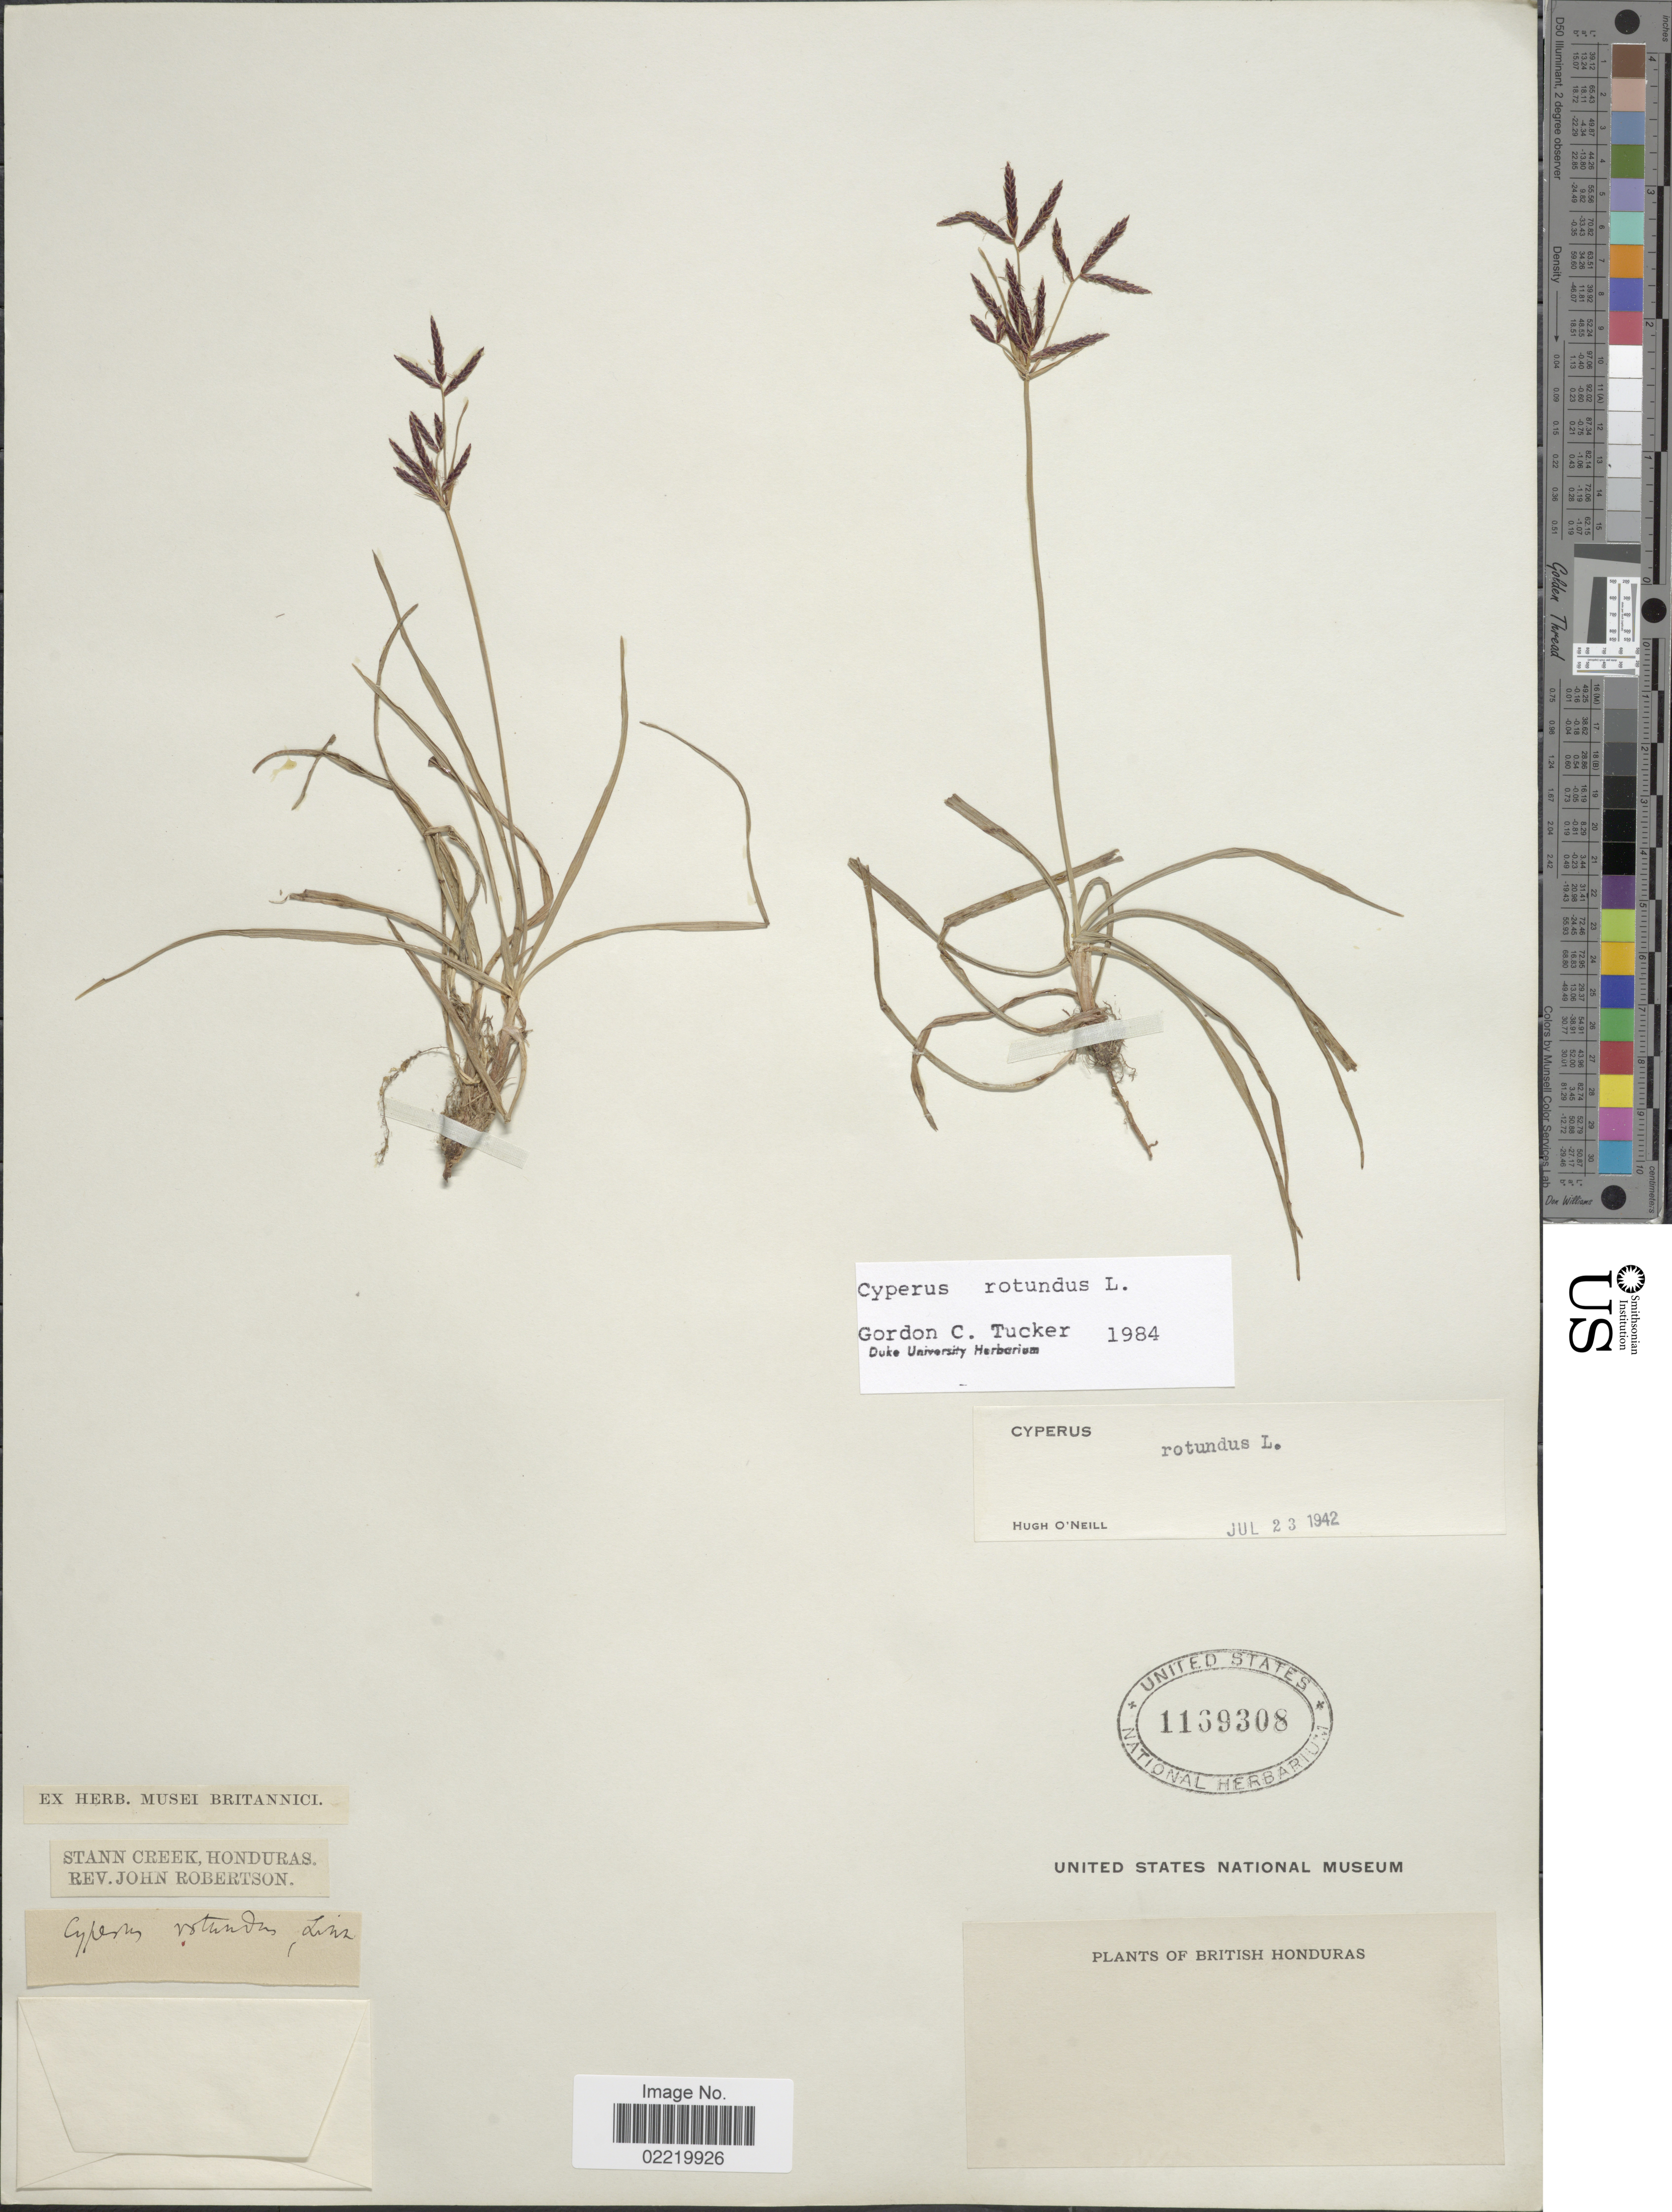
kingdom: Plantae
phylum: Tracheophyta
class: Liliopsida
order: Poales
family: Cyperaceae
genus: Cyperus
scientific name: Cyperus rotundus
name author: L.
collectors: J. Robertson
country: Belize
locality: British Honduras, Stann Creek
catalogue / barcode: US 1169308